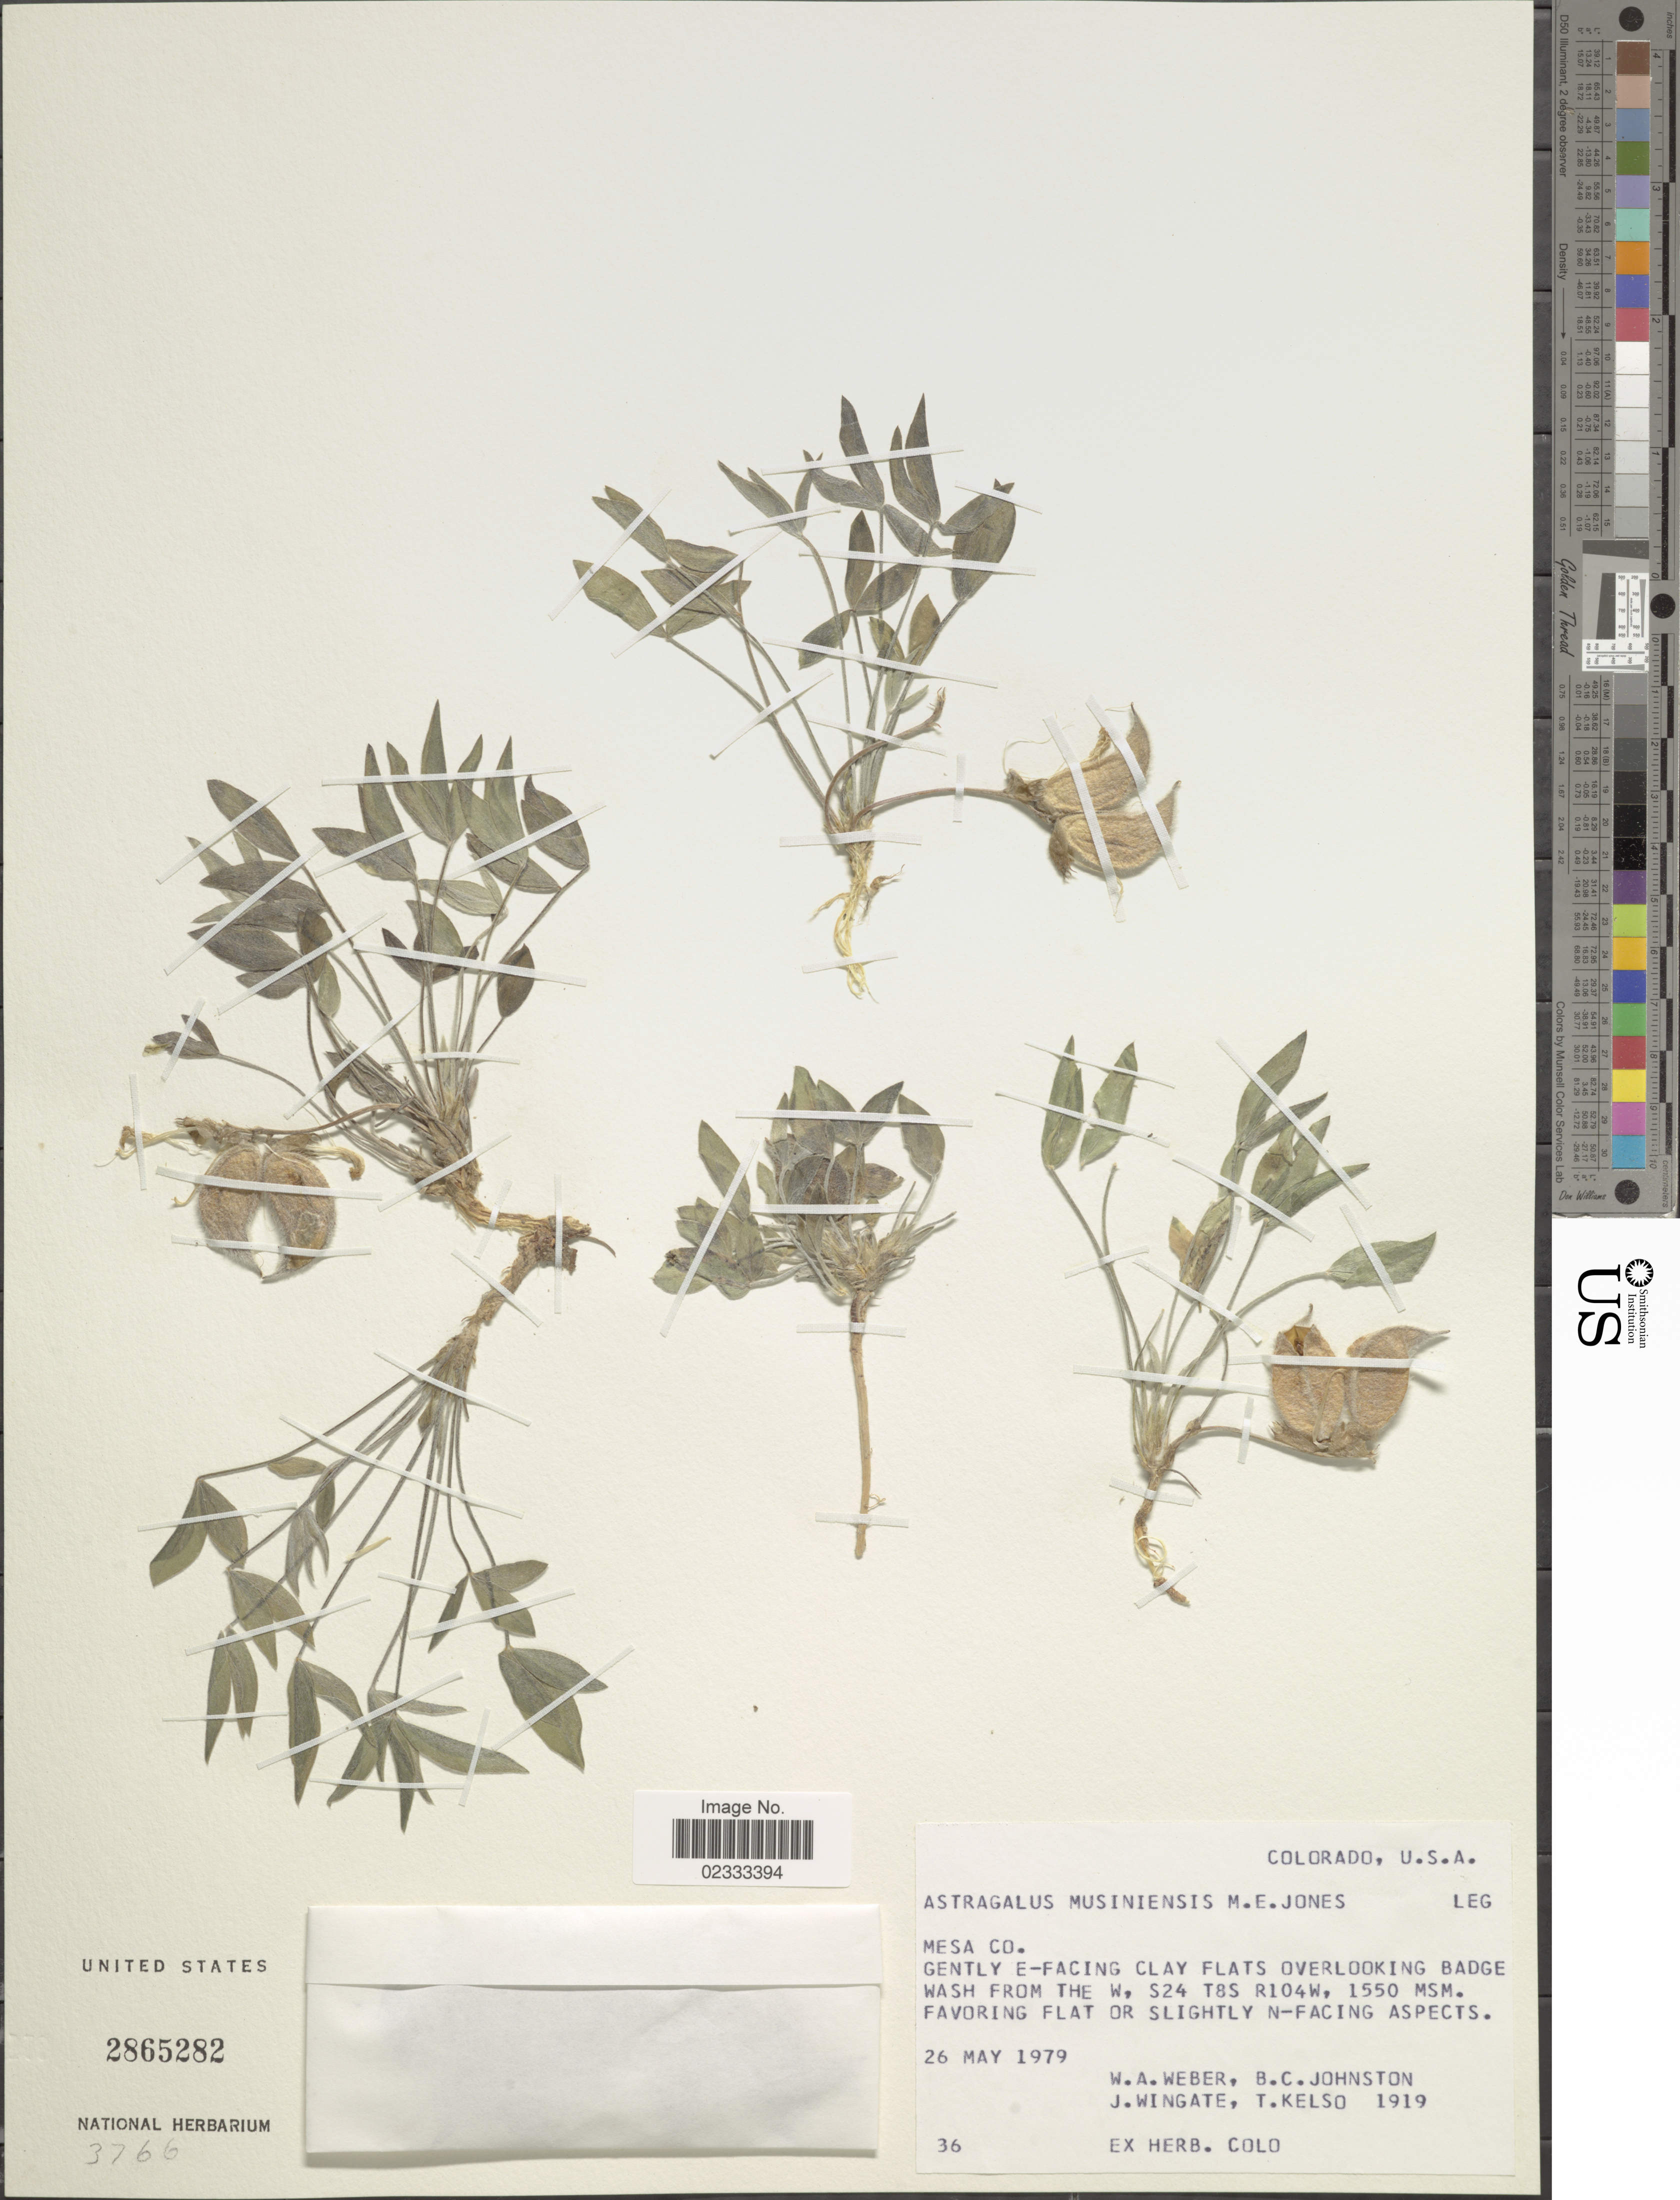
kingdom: Plantae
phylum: Tracheophyta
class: Magnoliopsida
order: Fabales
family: Fabaceae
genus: Astragalus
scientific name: Astragalus musiniensis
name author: M.E. Jones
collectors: W. A. Weber, B. C. Johnston, J. Wingate & T. Kelso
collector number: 1919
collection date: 1979-05-26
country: United States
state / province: Colorado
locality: Mesa Co., gently E-facing clay flats overlooking Badge wash from the W, S24 T8S R104W.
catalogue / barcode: US 2865282